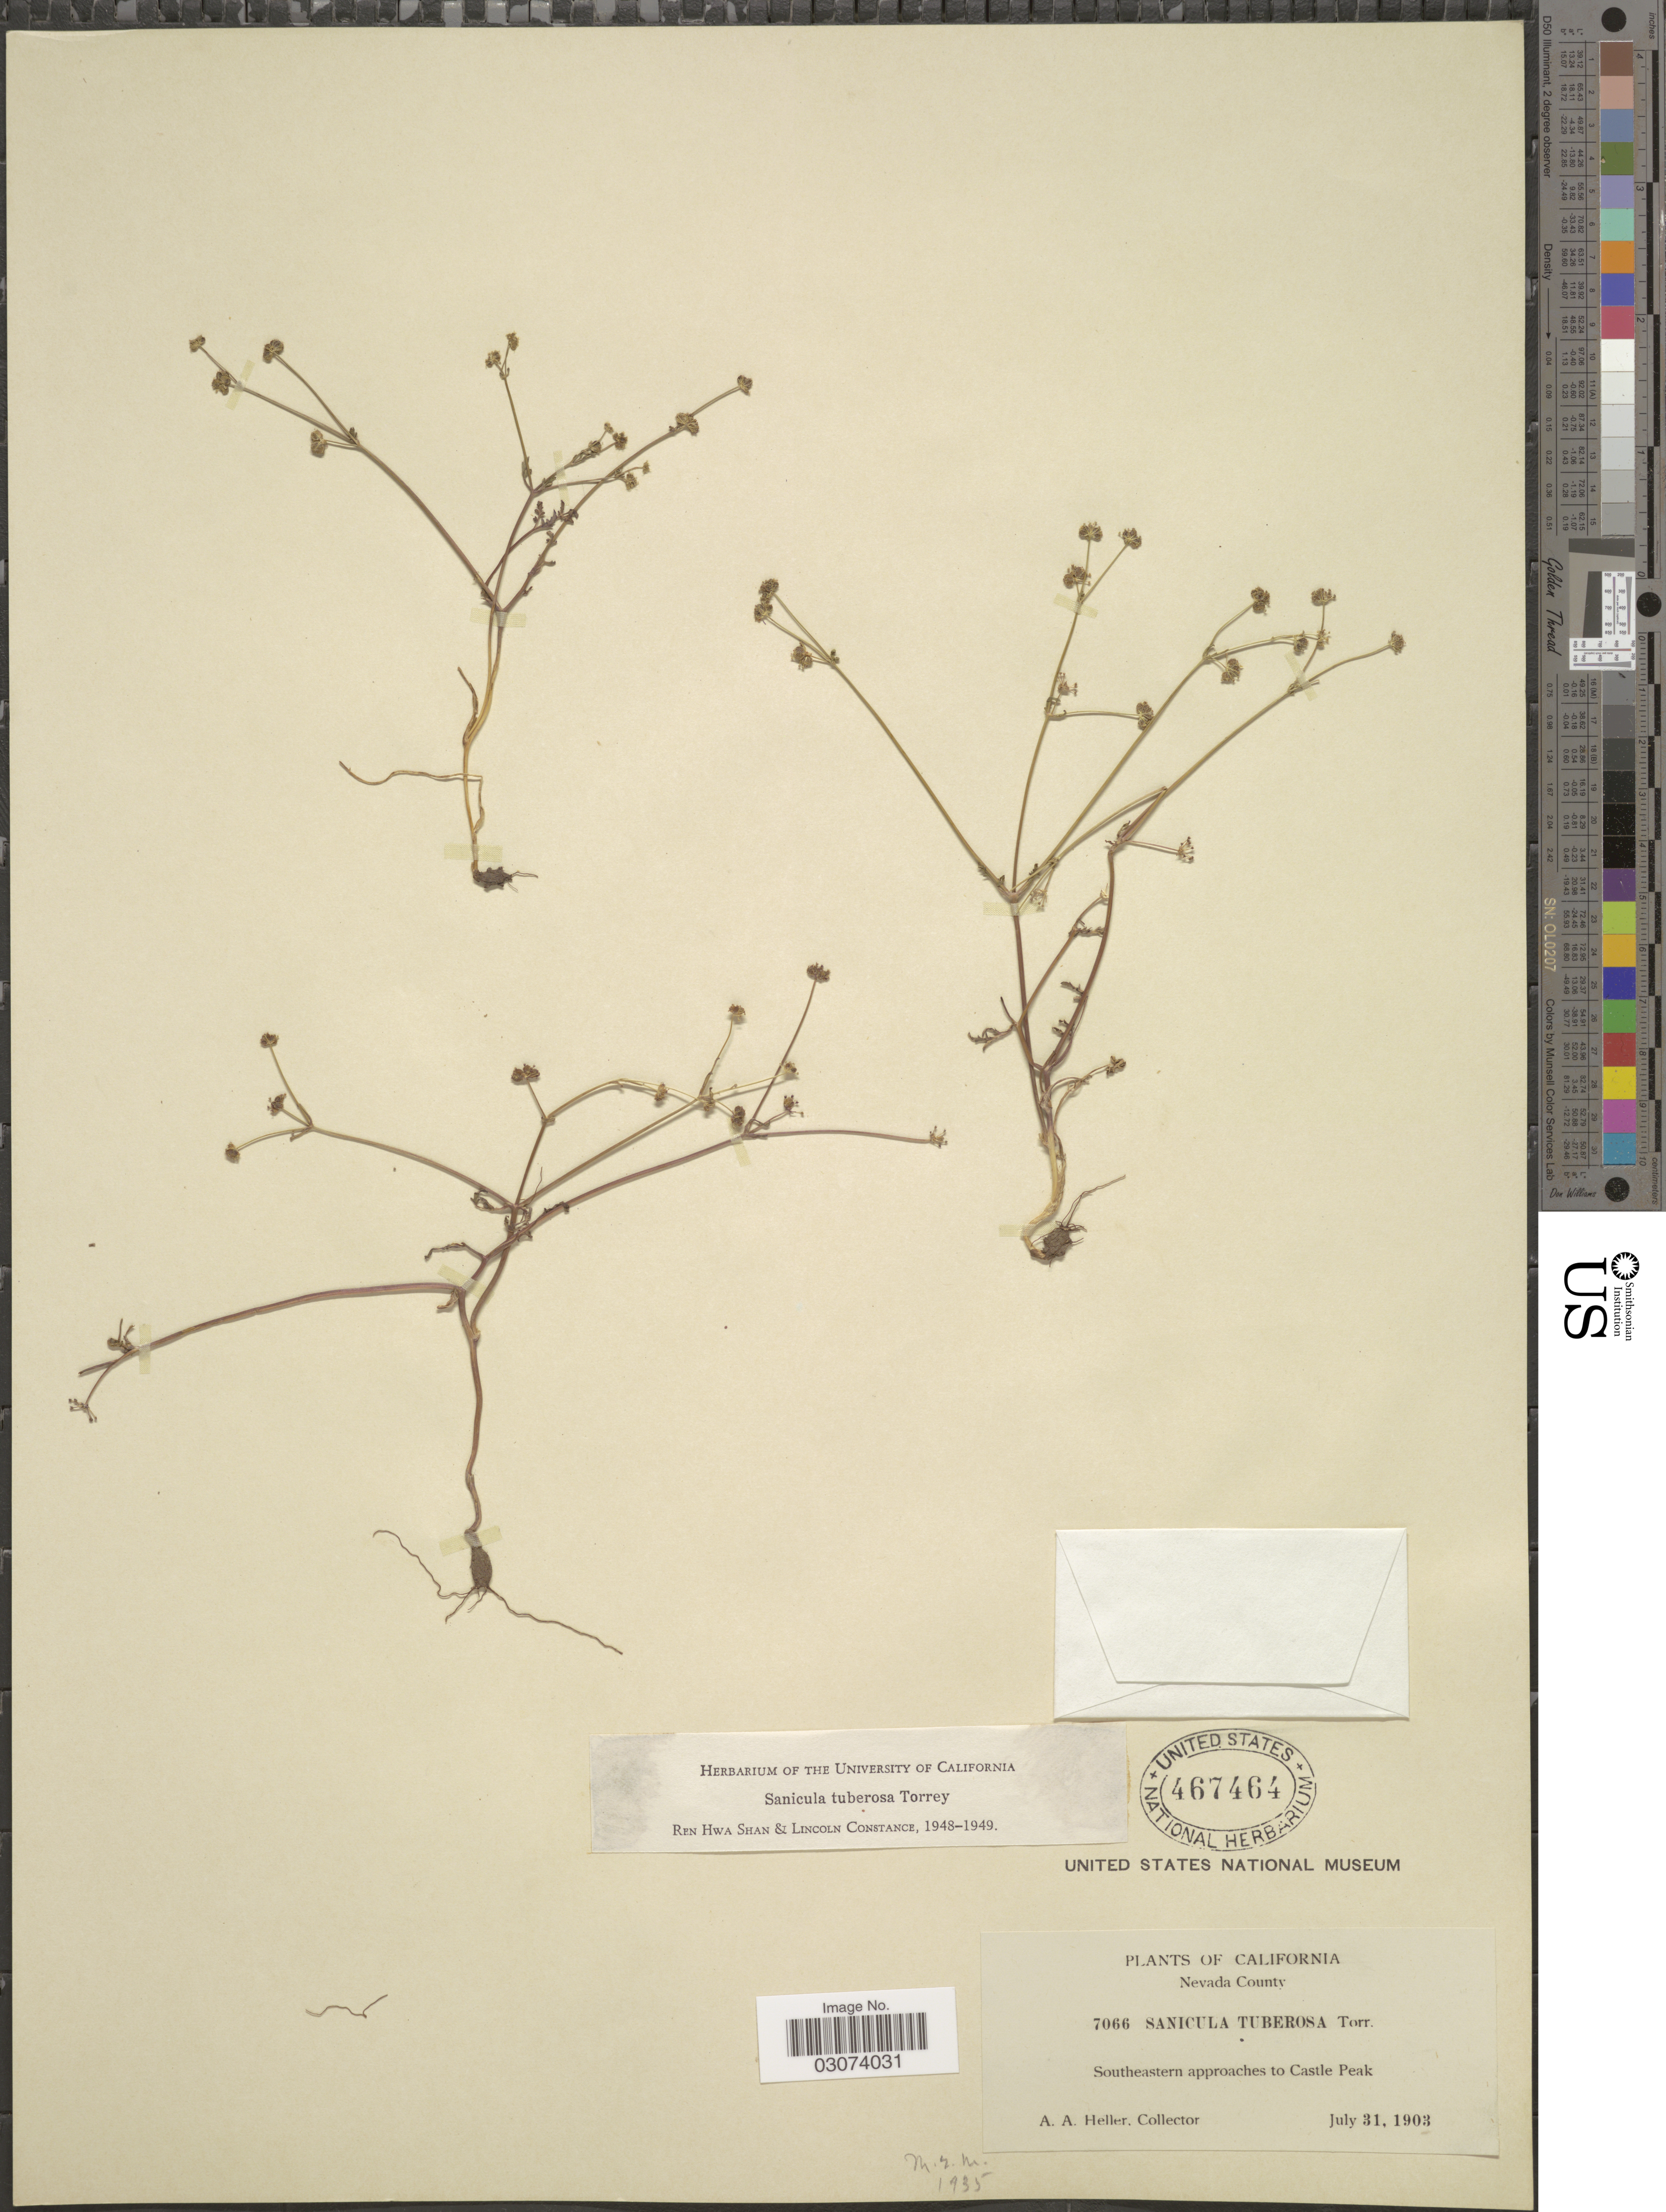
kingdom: Plantae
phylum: Tracheophyta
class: Magnoliopsida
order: Apiales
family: Apiaceae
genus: Sanicula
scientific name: Sanicula tuberosa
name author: Torr.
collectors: A. A. Heller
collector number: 7066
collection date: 1903-07-31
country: United States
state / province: California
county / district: Nevada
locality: Nevada County. Southeastern approaches to Castle Park.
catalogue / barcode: US 467464